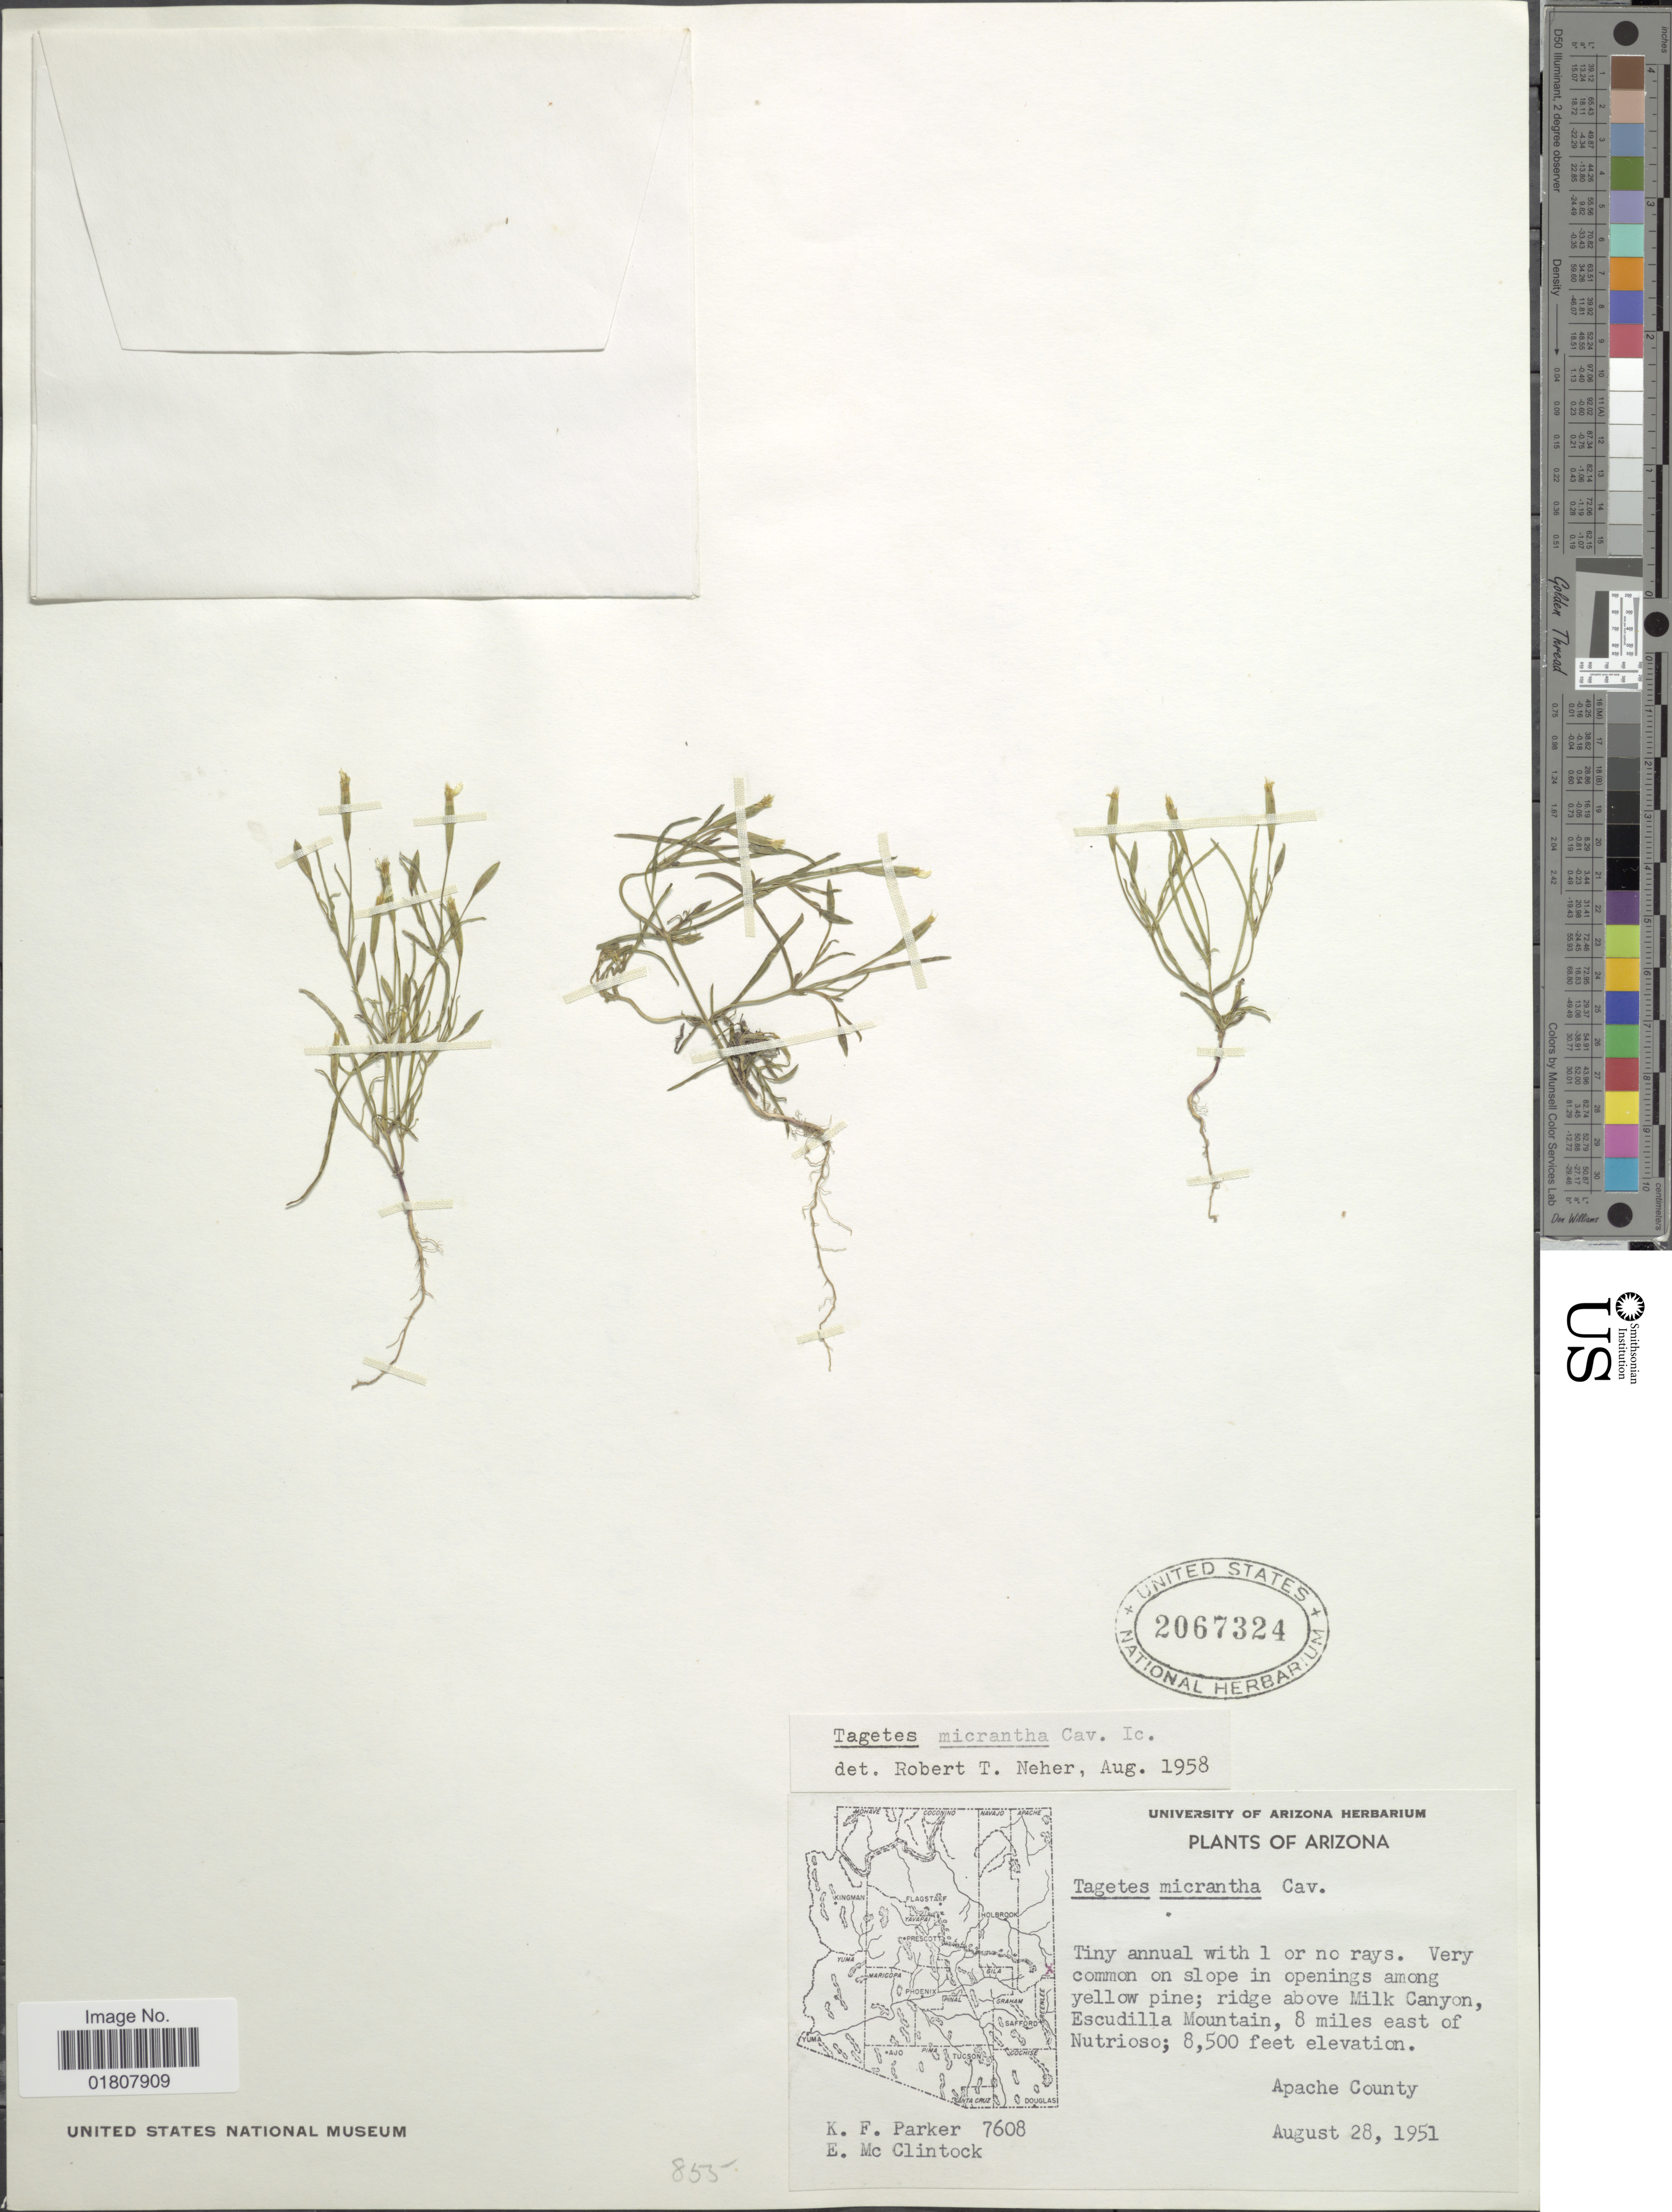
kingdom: Plantae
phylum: Tracheophyta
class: Magnoliopsida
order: Asterales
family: Asteraceae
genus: Tagetes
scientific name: Tagetes micrantha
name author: Cav.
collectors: K. F. Parker & E. McClintock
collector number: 7608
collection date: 1951-08-28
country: United States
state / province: Arizona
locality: Ridge above Milk Canyon, Escudilla Mountain, 8 miles east of Nutrioso, Apache County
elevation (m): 2591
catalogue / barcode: US 2067324